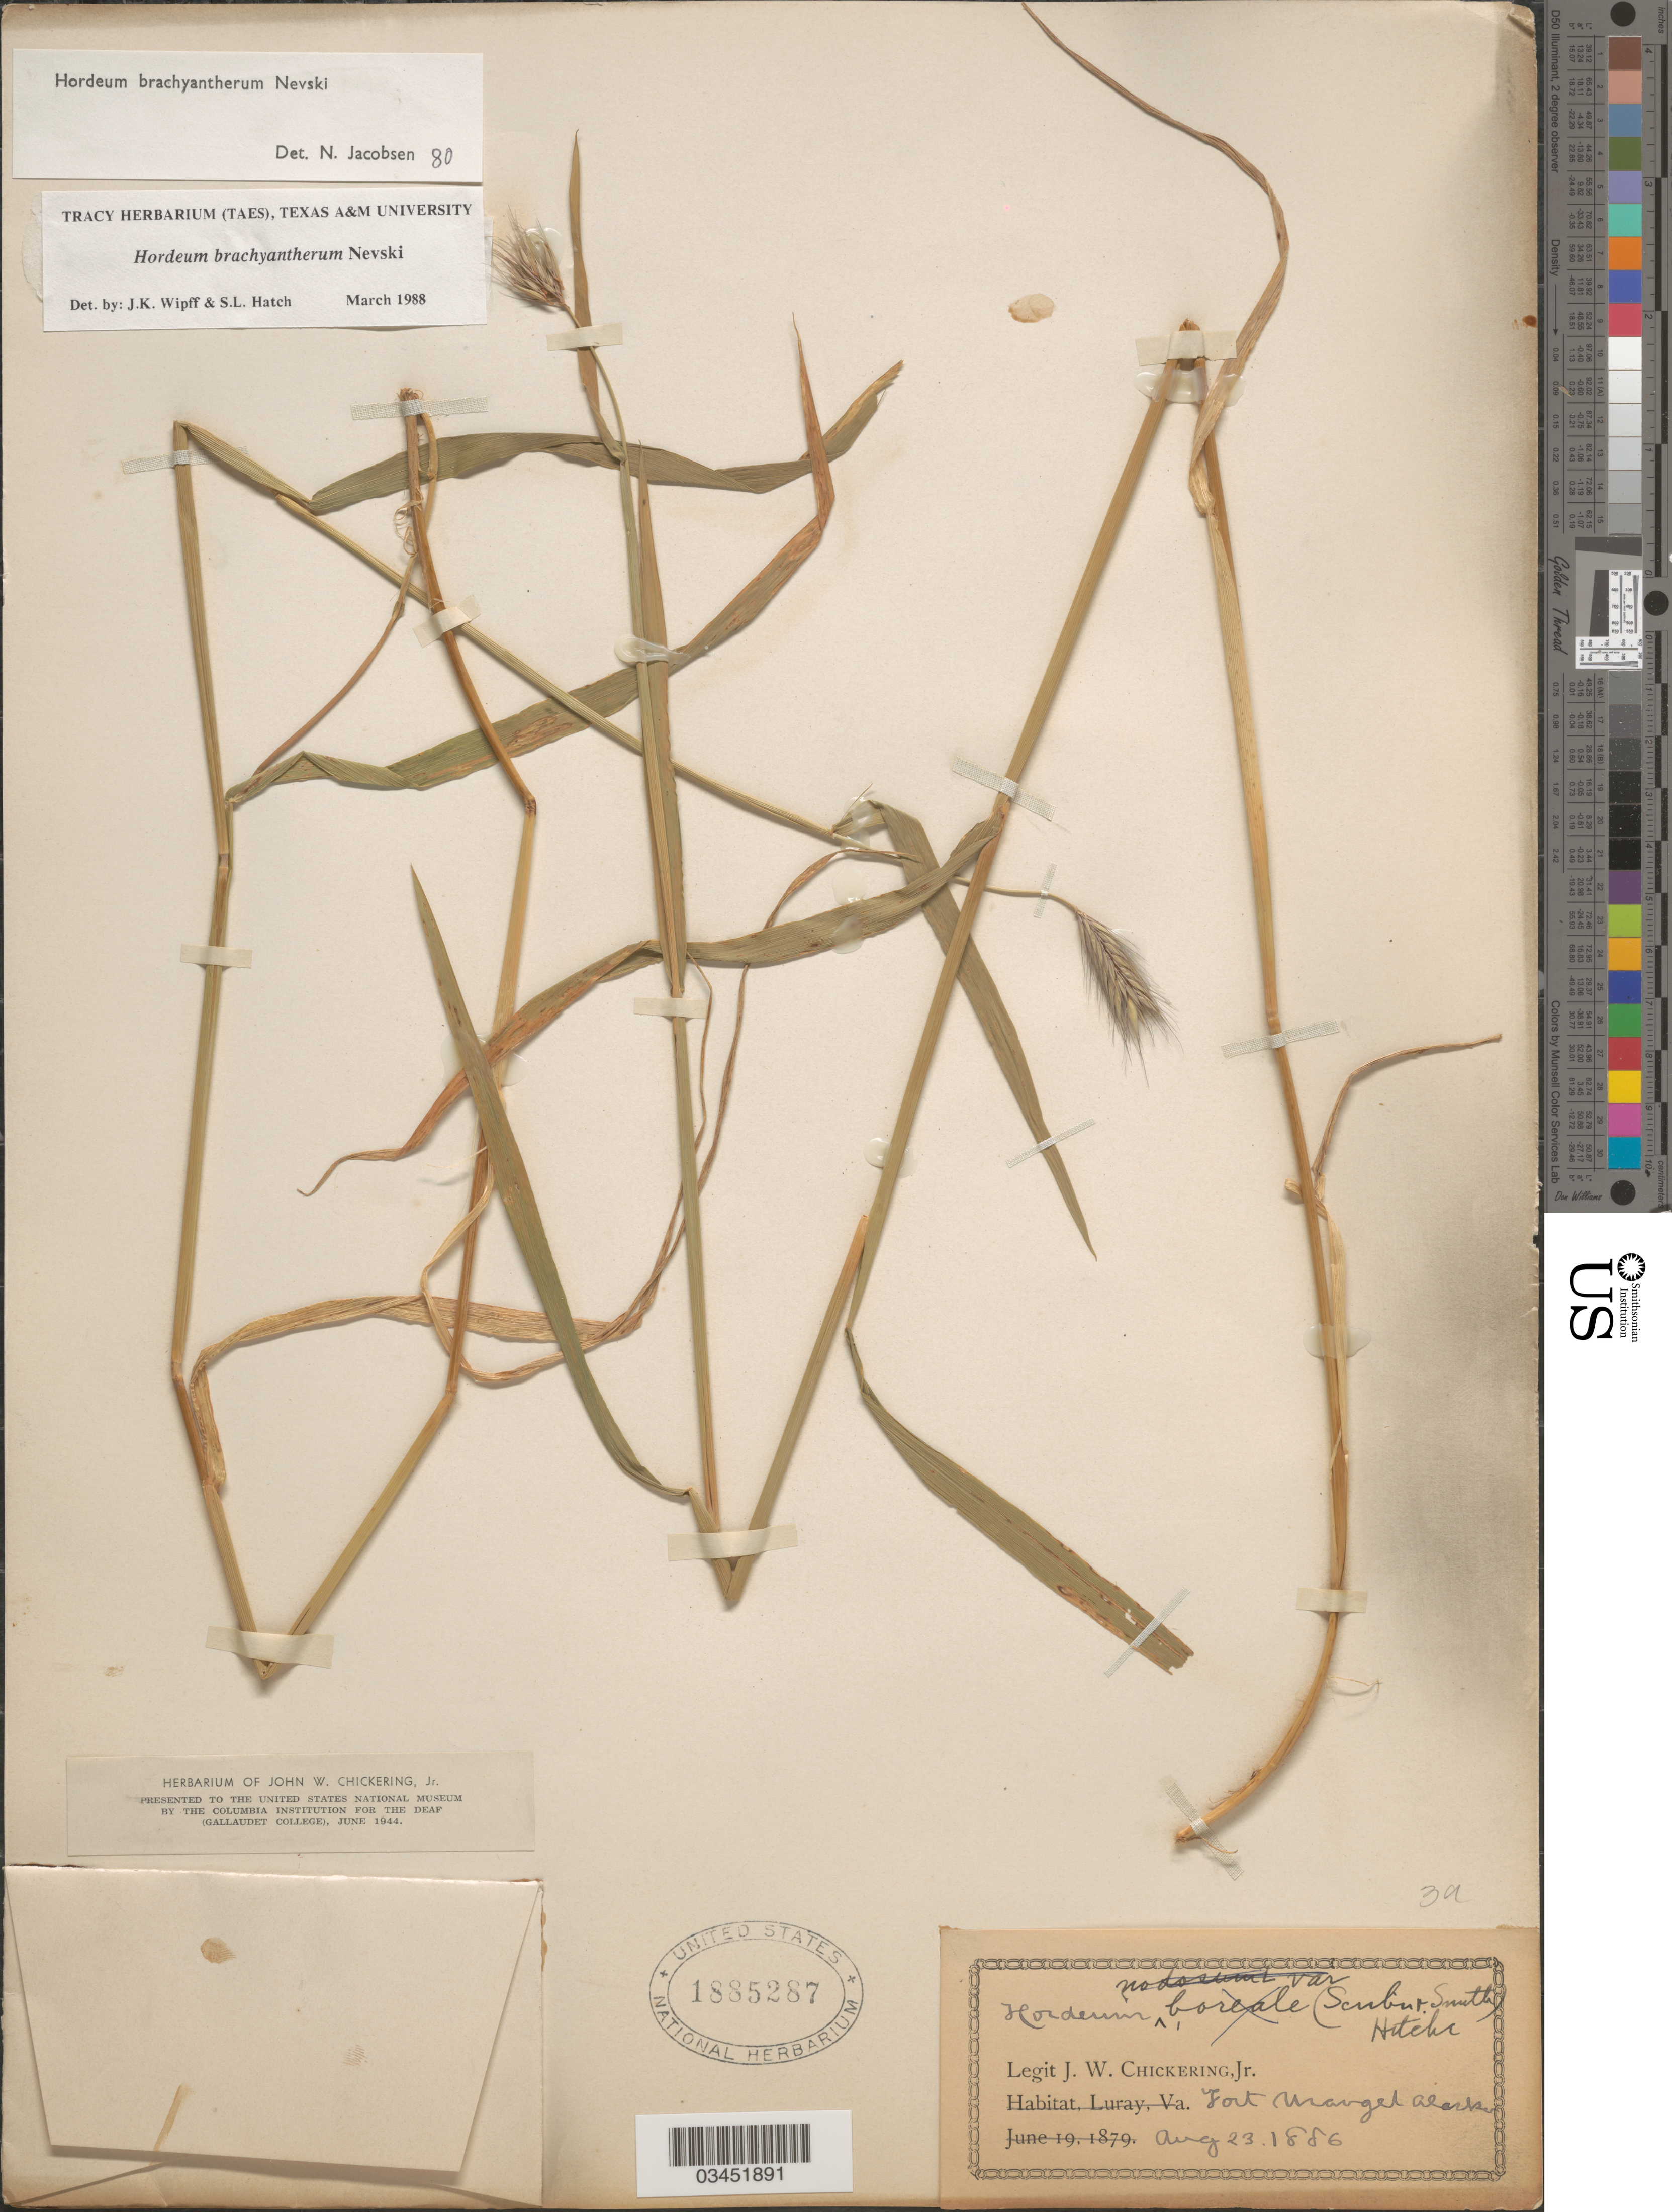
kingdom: Plantae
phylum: Tracheophyta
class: Liliopsida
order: Poales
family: Poaceae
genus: Hordeum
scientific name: Hordeum brachyantherum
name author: Nevski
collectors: J. W. Chickering Jr.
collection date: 1886-08-23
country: United States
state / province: Alaska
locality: Fort Wrangell.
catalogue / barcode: US 1885287